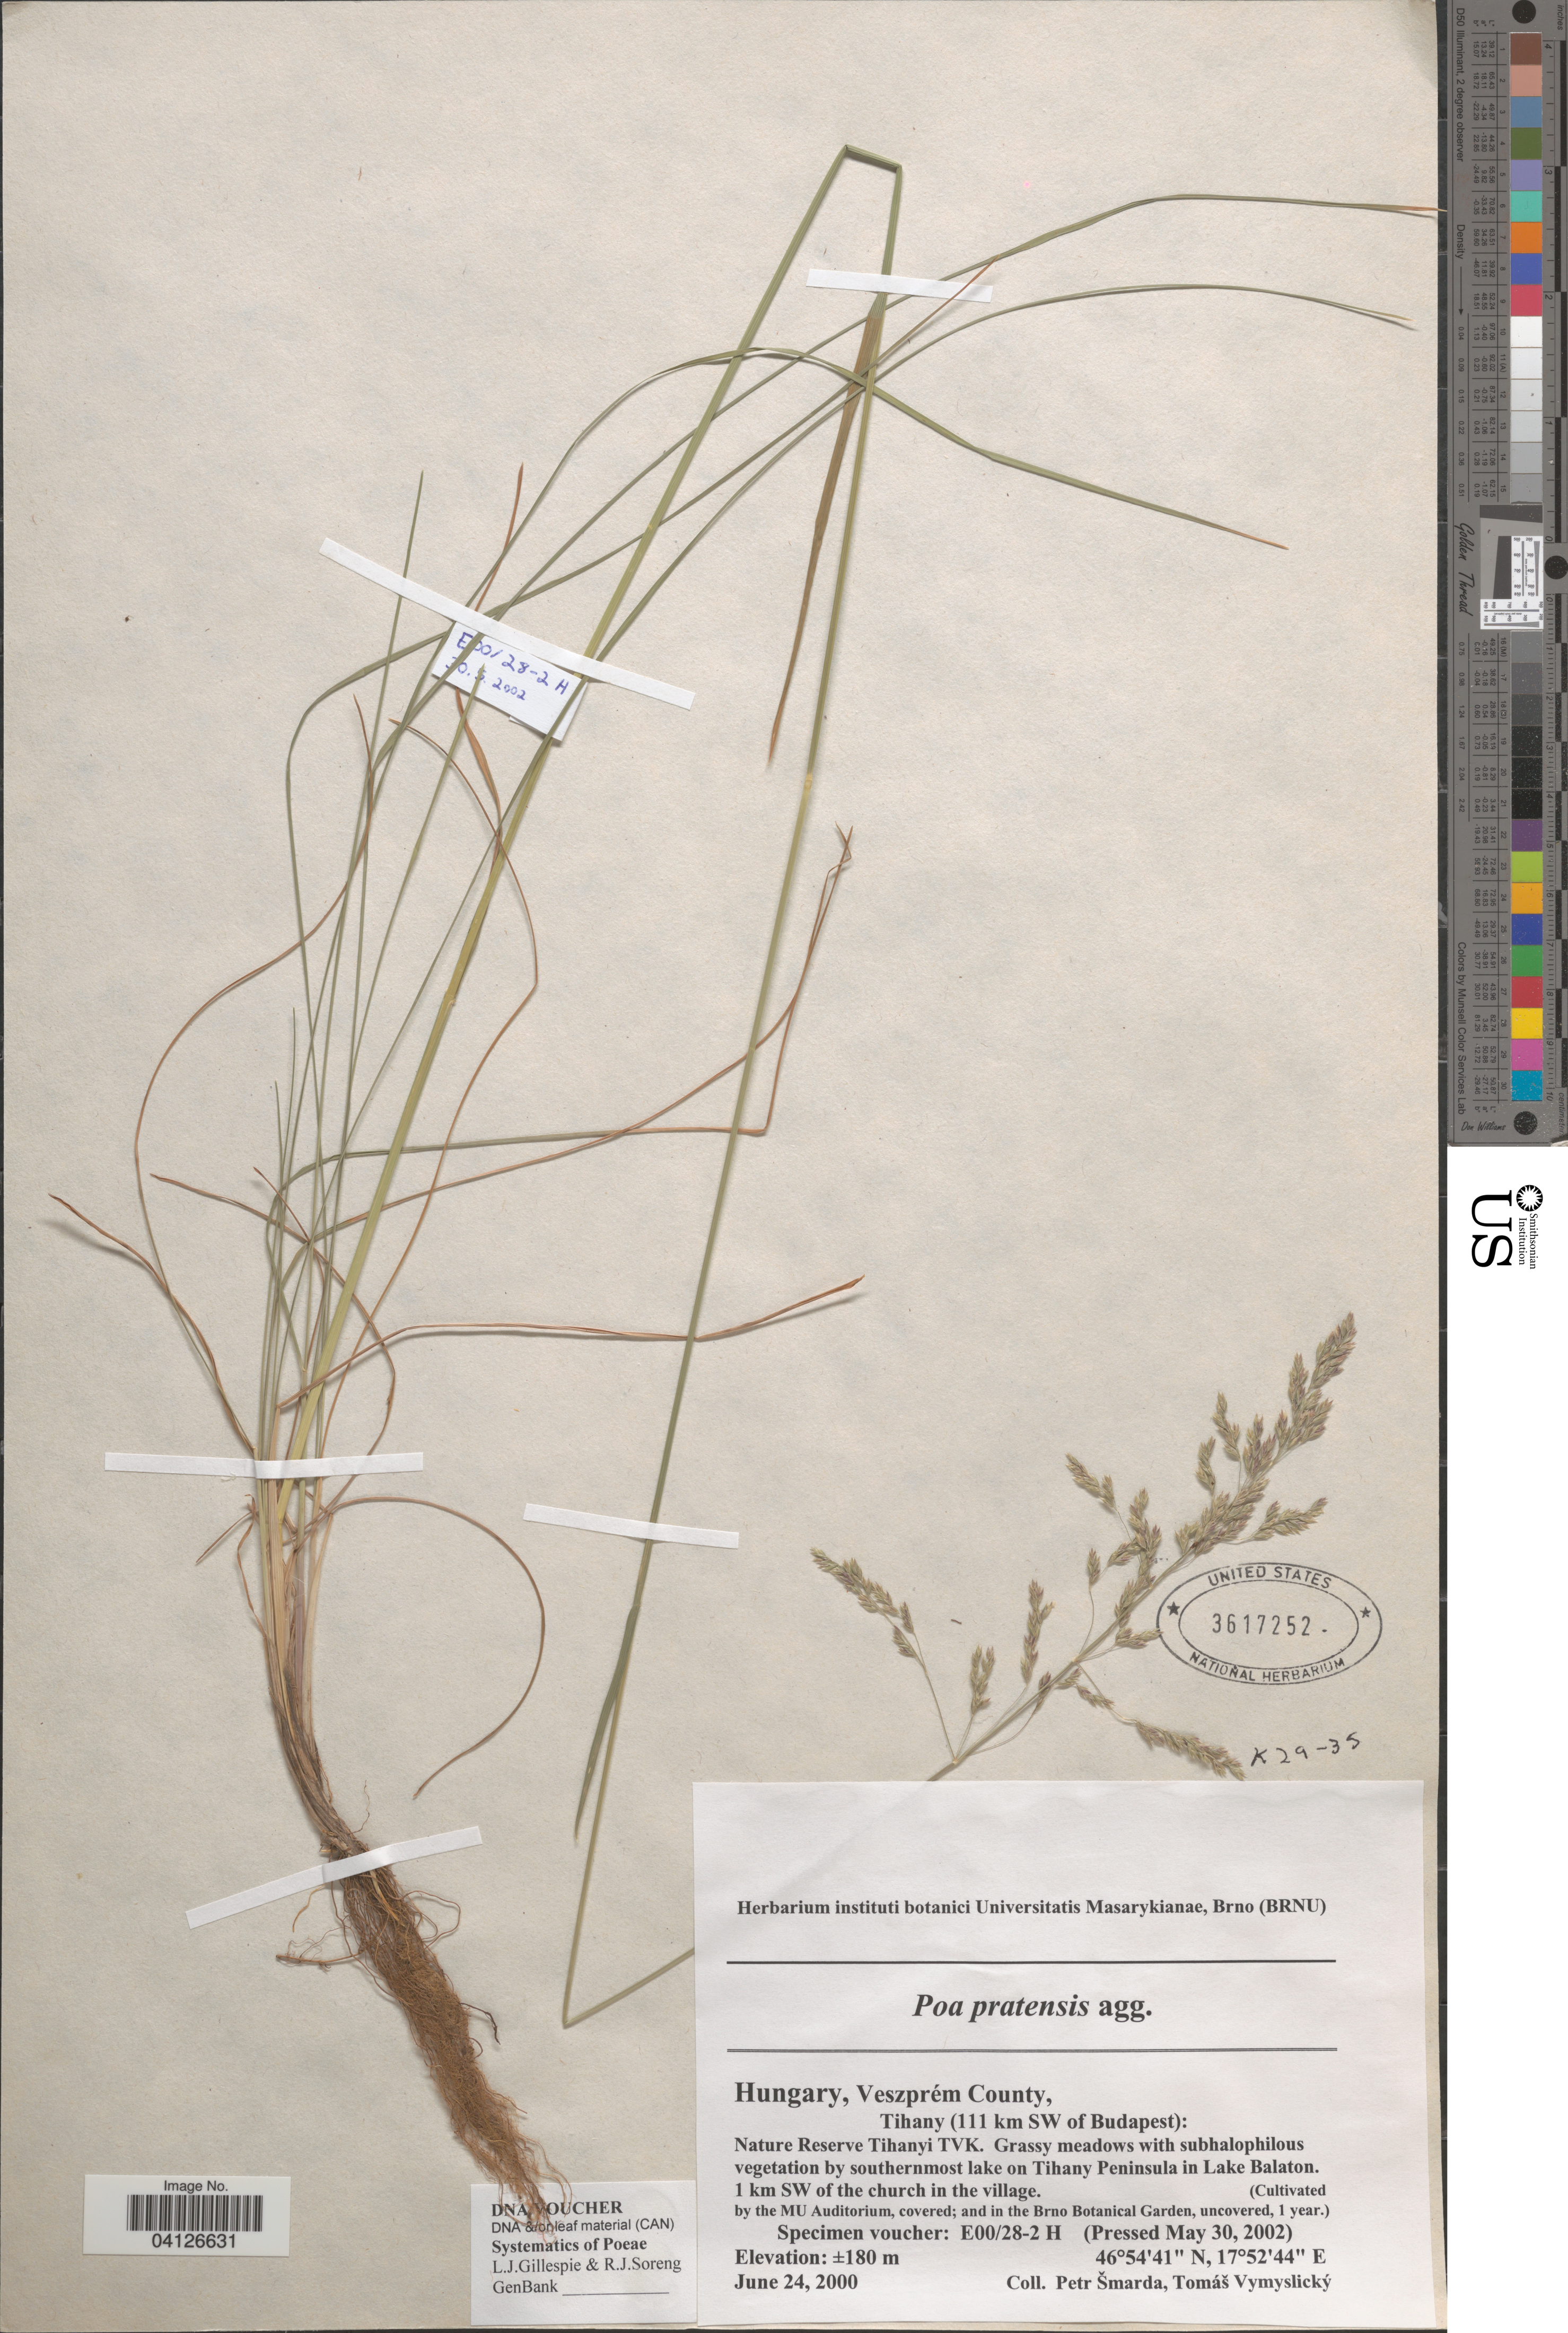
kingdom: Plantae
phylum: Tracheophyta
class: Liliopsida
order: Poales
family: Poaceae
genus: Poa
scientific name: Poa pratensis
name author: L.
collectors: Ex herb. instituti botanici Universitatis Masarykianae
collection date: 2002-05-30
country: Czechia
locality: (Cultivated by the MU Auditorium, covered; and in the Brno Botanical Garden, uncovered, 1 year.).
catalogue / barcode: US 3617252